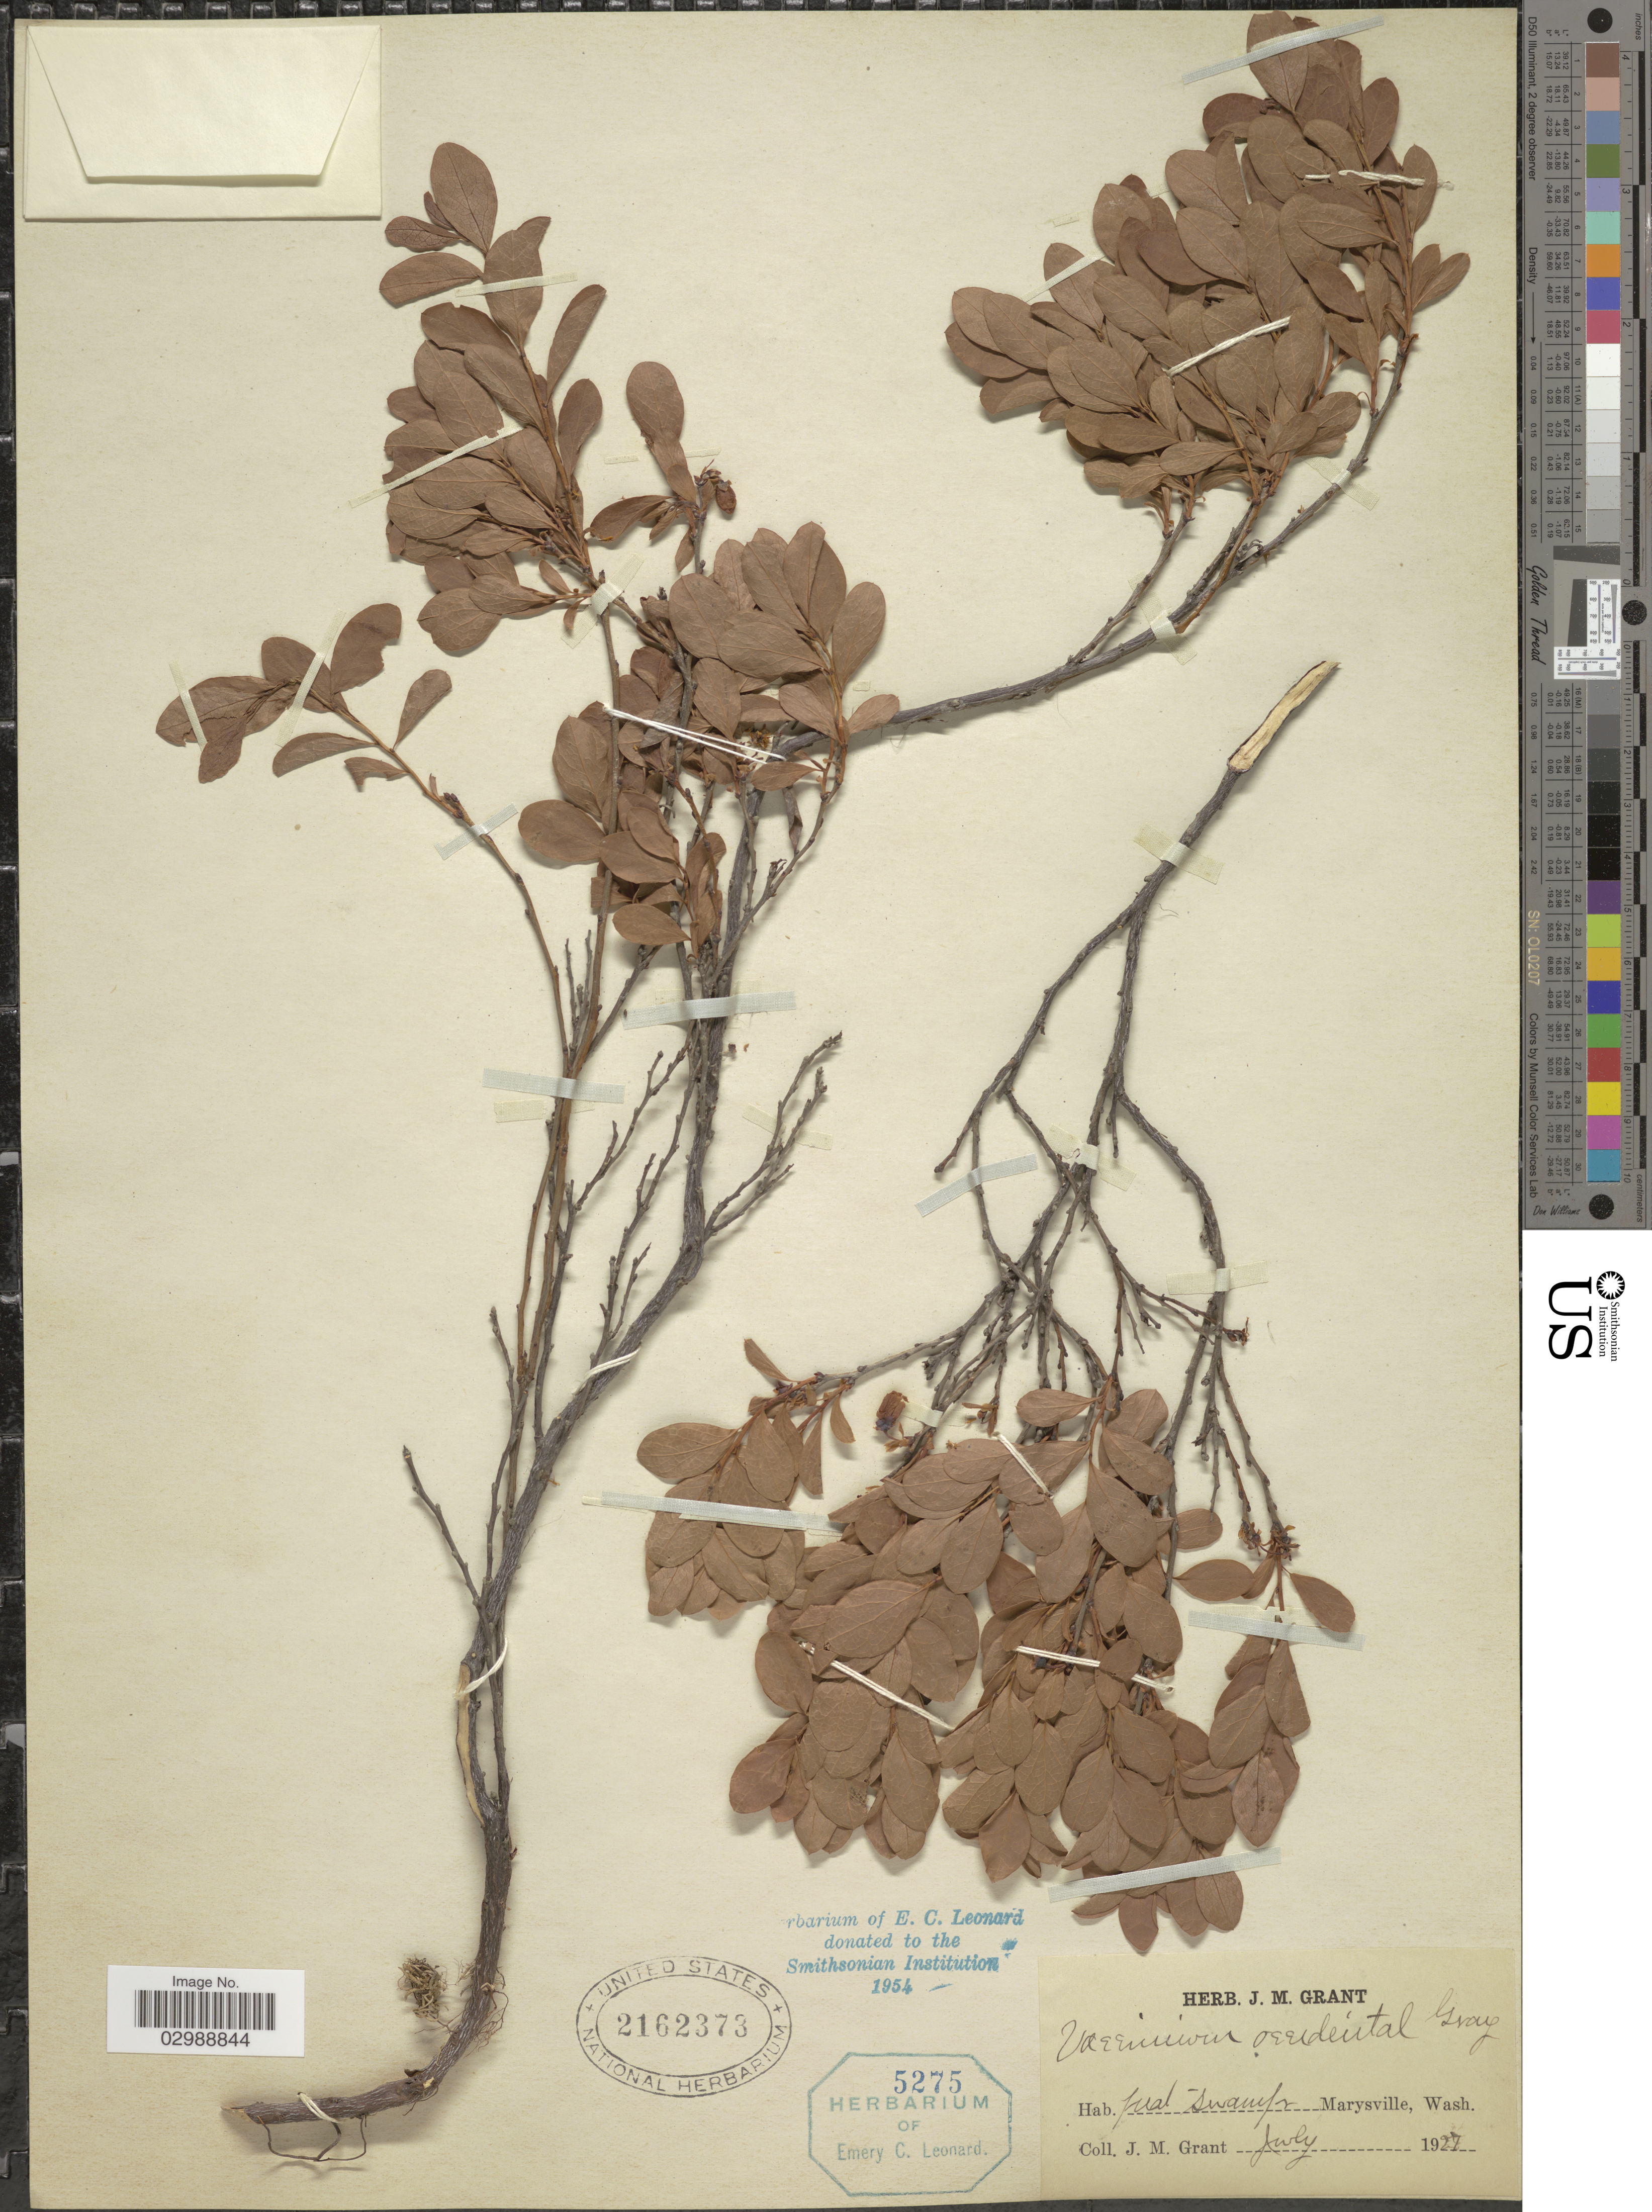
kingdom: Plantae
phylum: Tracheophyta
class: Magnoliopsida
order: Ericales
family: Ericaceae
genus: Vaccinium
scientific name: Vaccinium occidentale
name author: A. Gray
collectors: J. M. Grant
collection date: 1927-07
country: United States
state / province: Washington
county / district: Snohomish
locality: Marysville, Wash.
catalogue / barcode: US 2162373